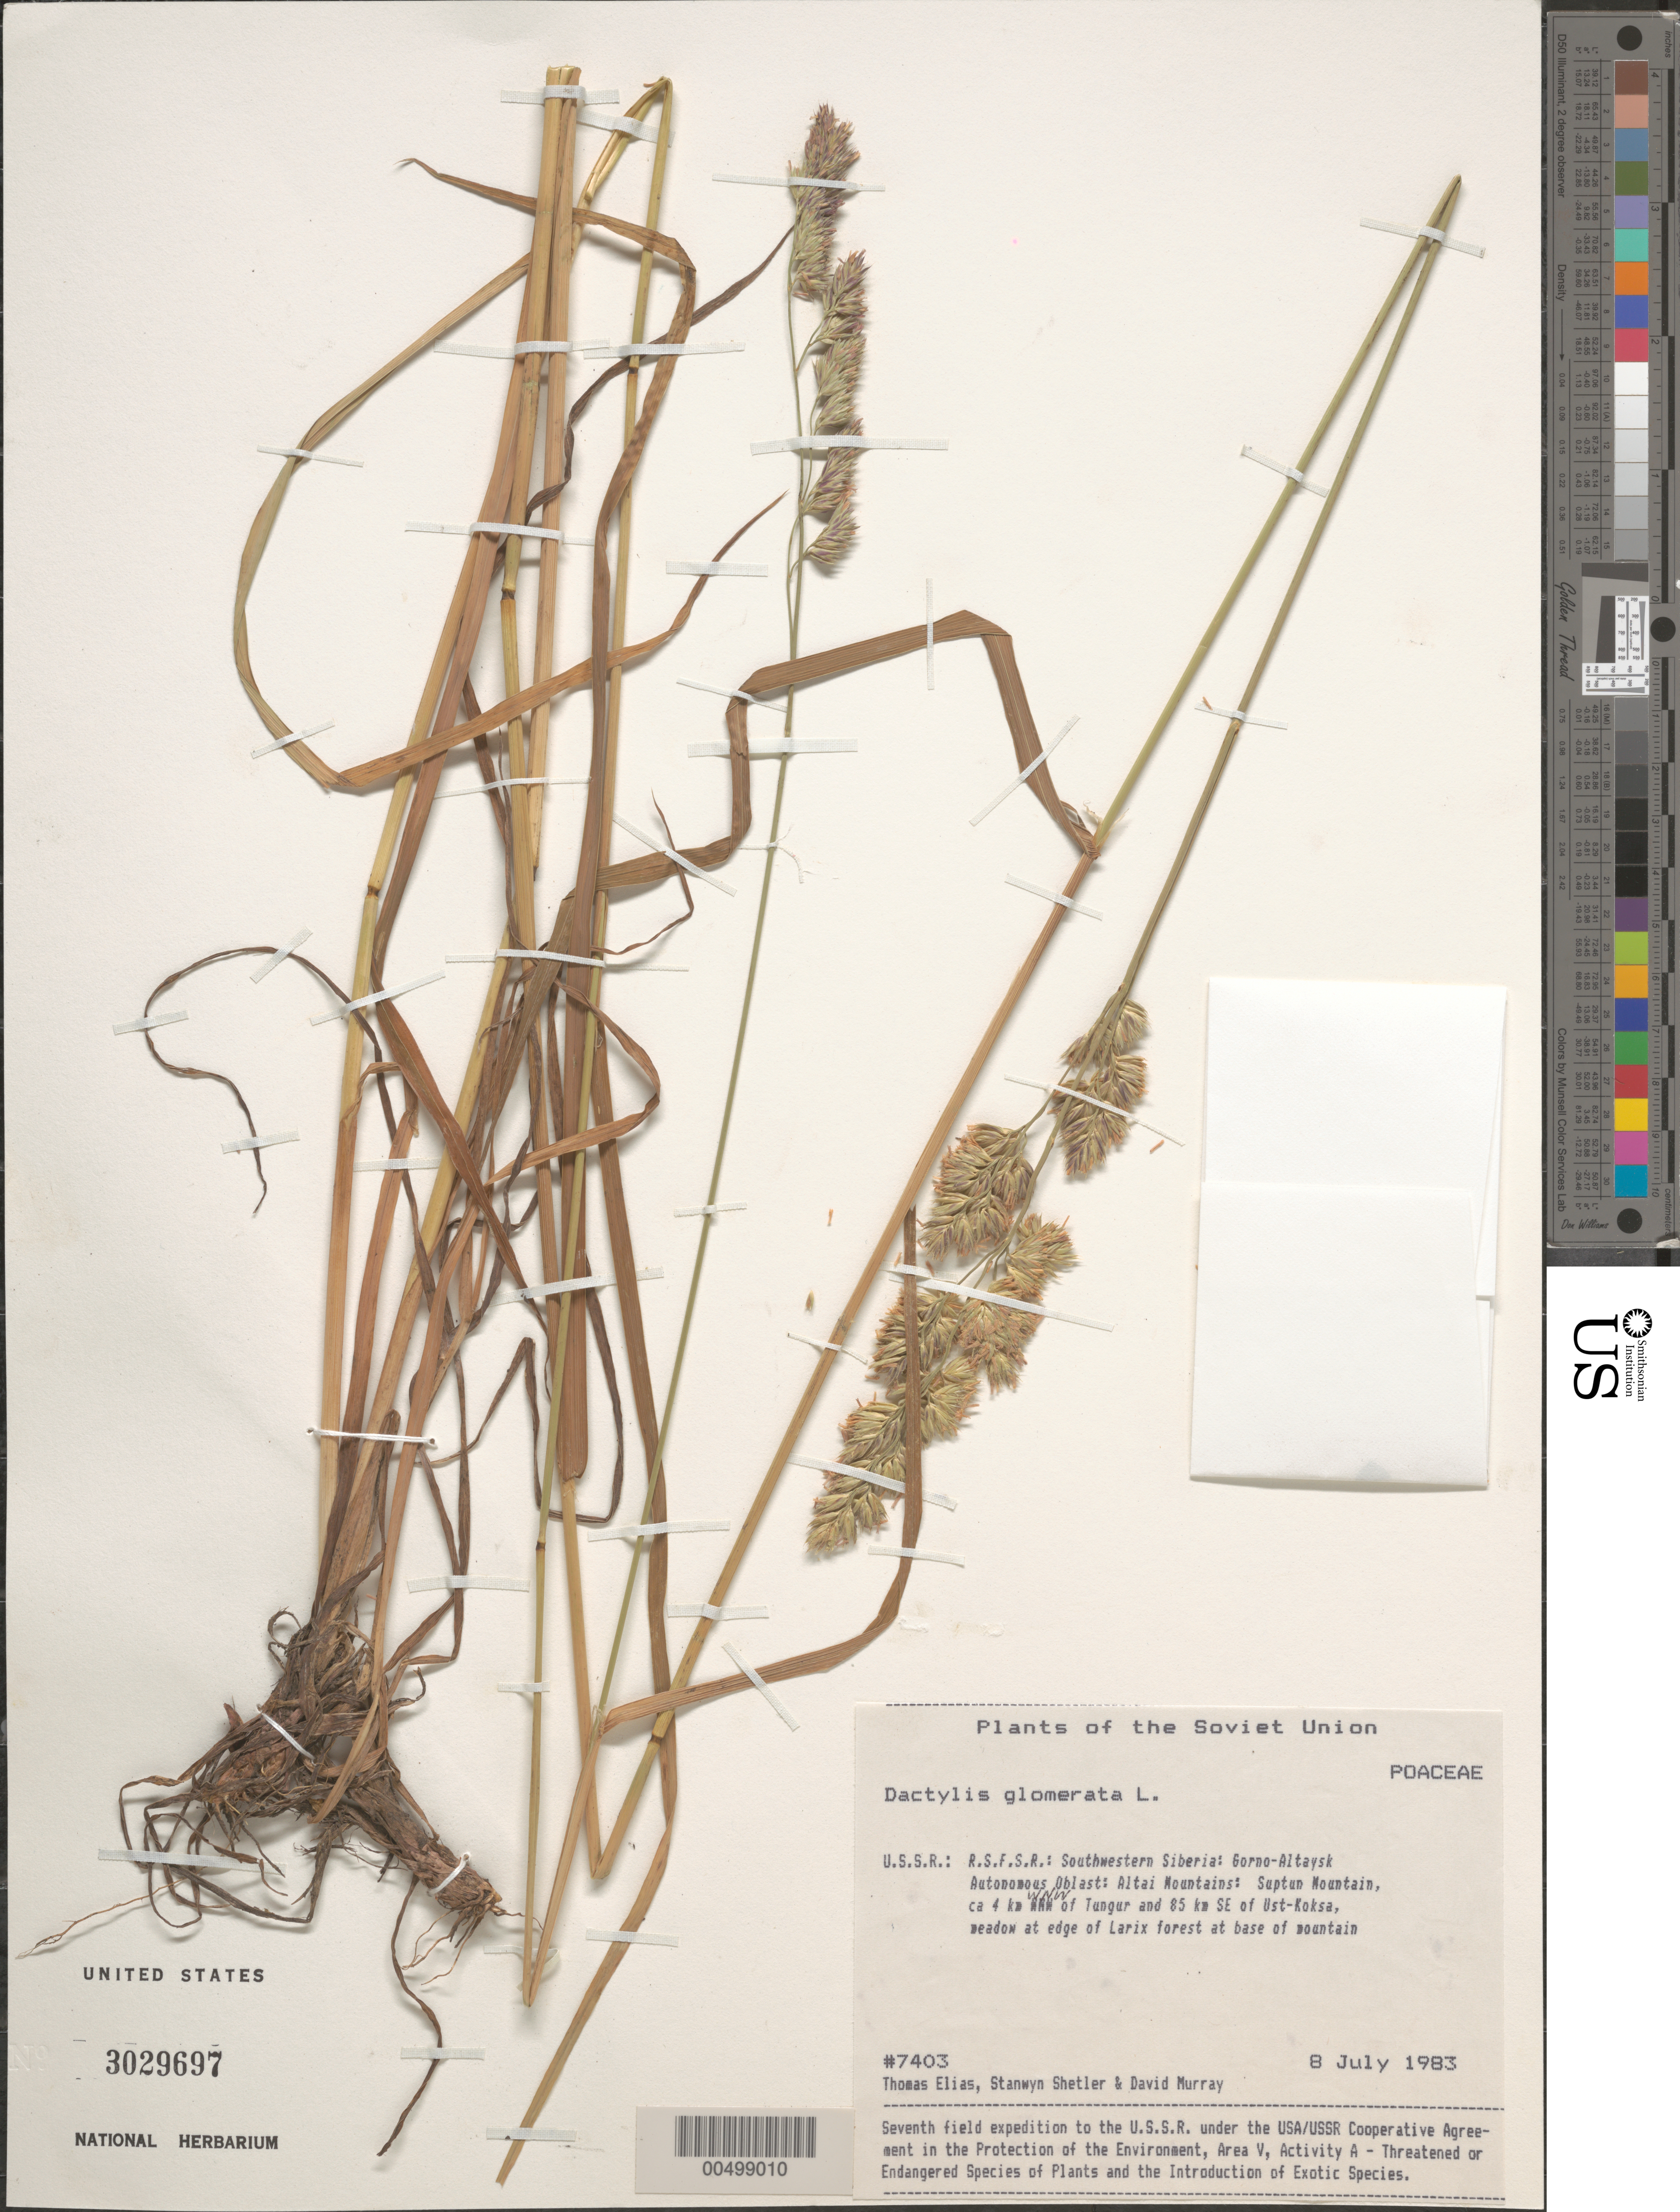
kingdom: Plantae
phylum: Tracheophyta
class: Liliopsida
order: Poales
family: Poaceae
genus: Dactylis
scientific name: Dactylis glomerata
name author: L.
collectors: T. Elias, S. Shetler & D. F. Murray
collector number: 7403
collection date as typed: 08 Jul 1983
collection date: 1983-07-08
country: Russian Federation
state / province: Altai Republic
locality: Altai Mountains, Suptun Mountain, ca. 4 km WNW of Tungur and 85 km SE of Ust-Koksa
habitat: meadow at edge of Larix forest at base of mountain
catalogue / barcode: US 3029697